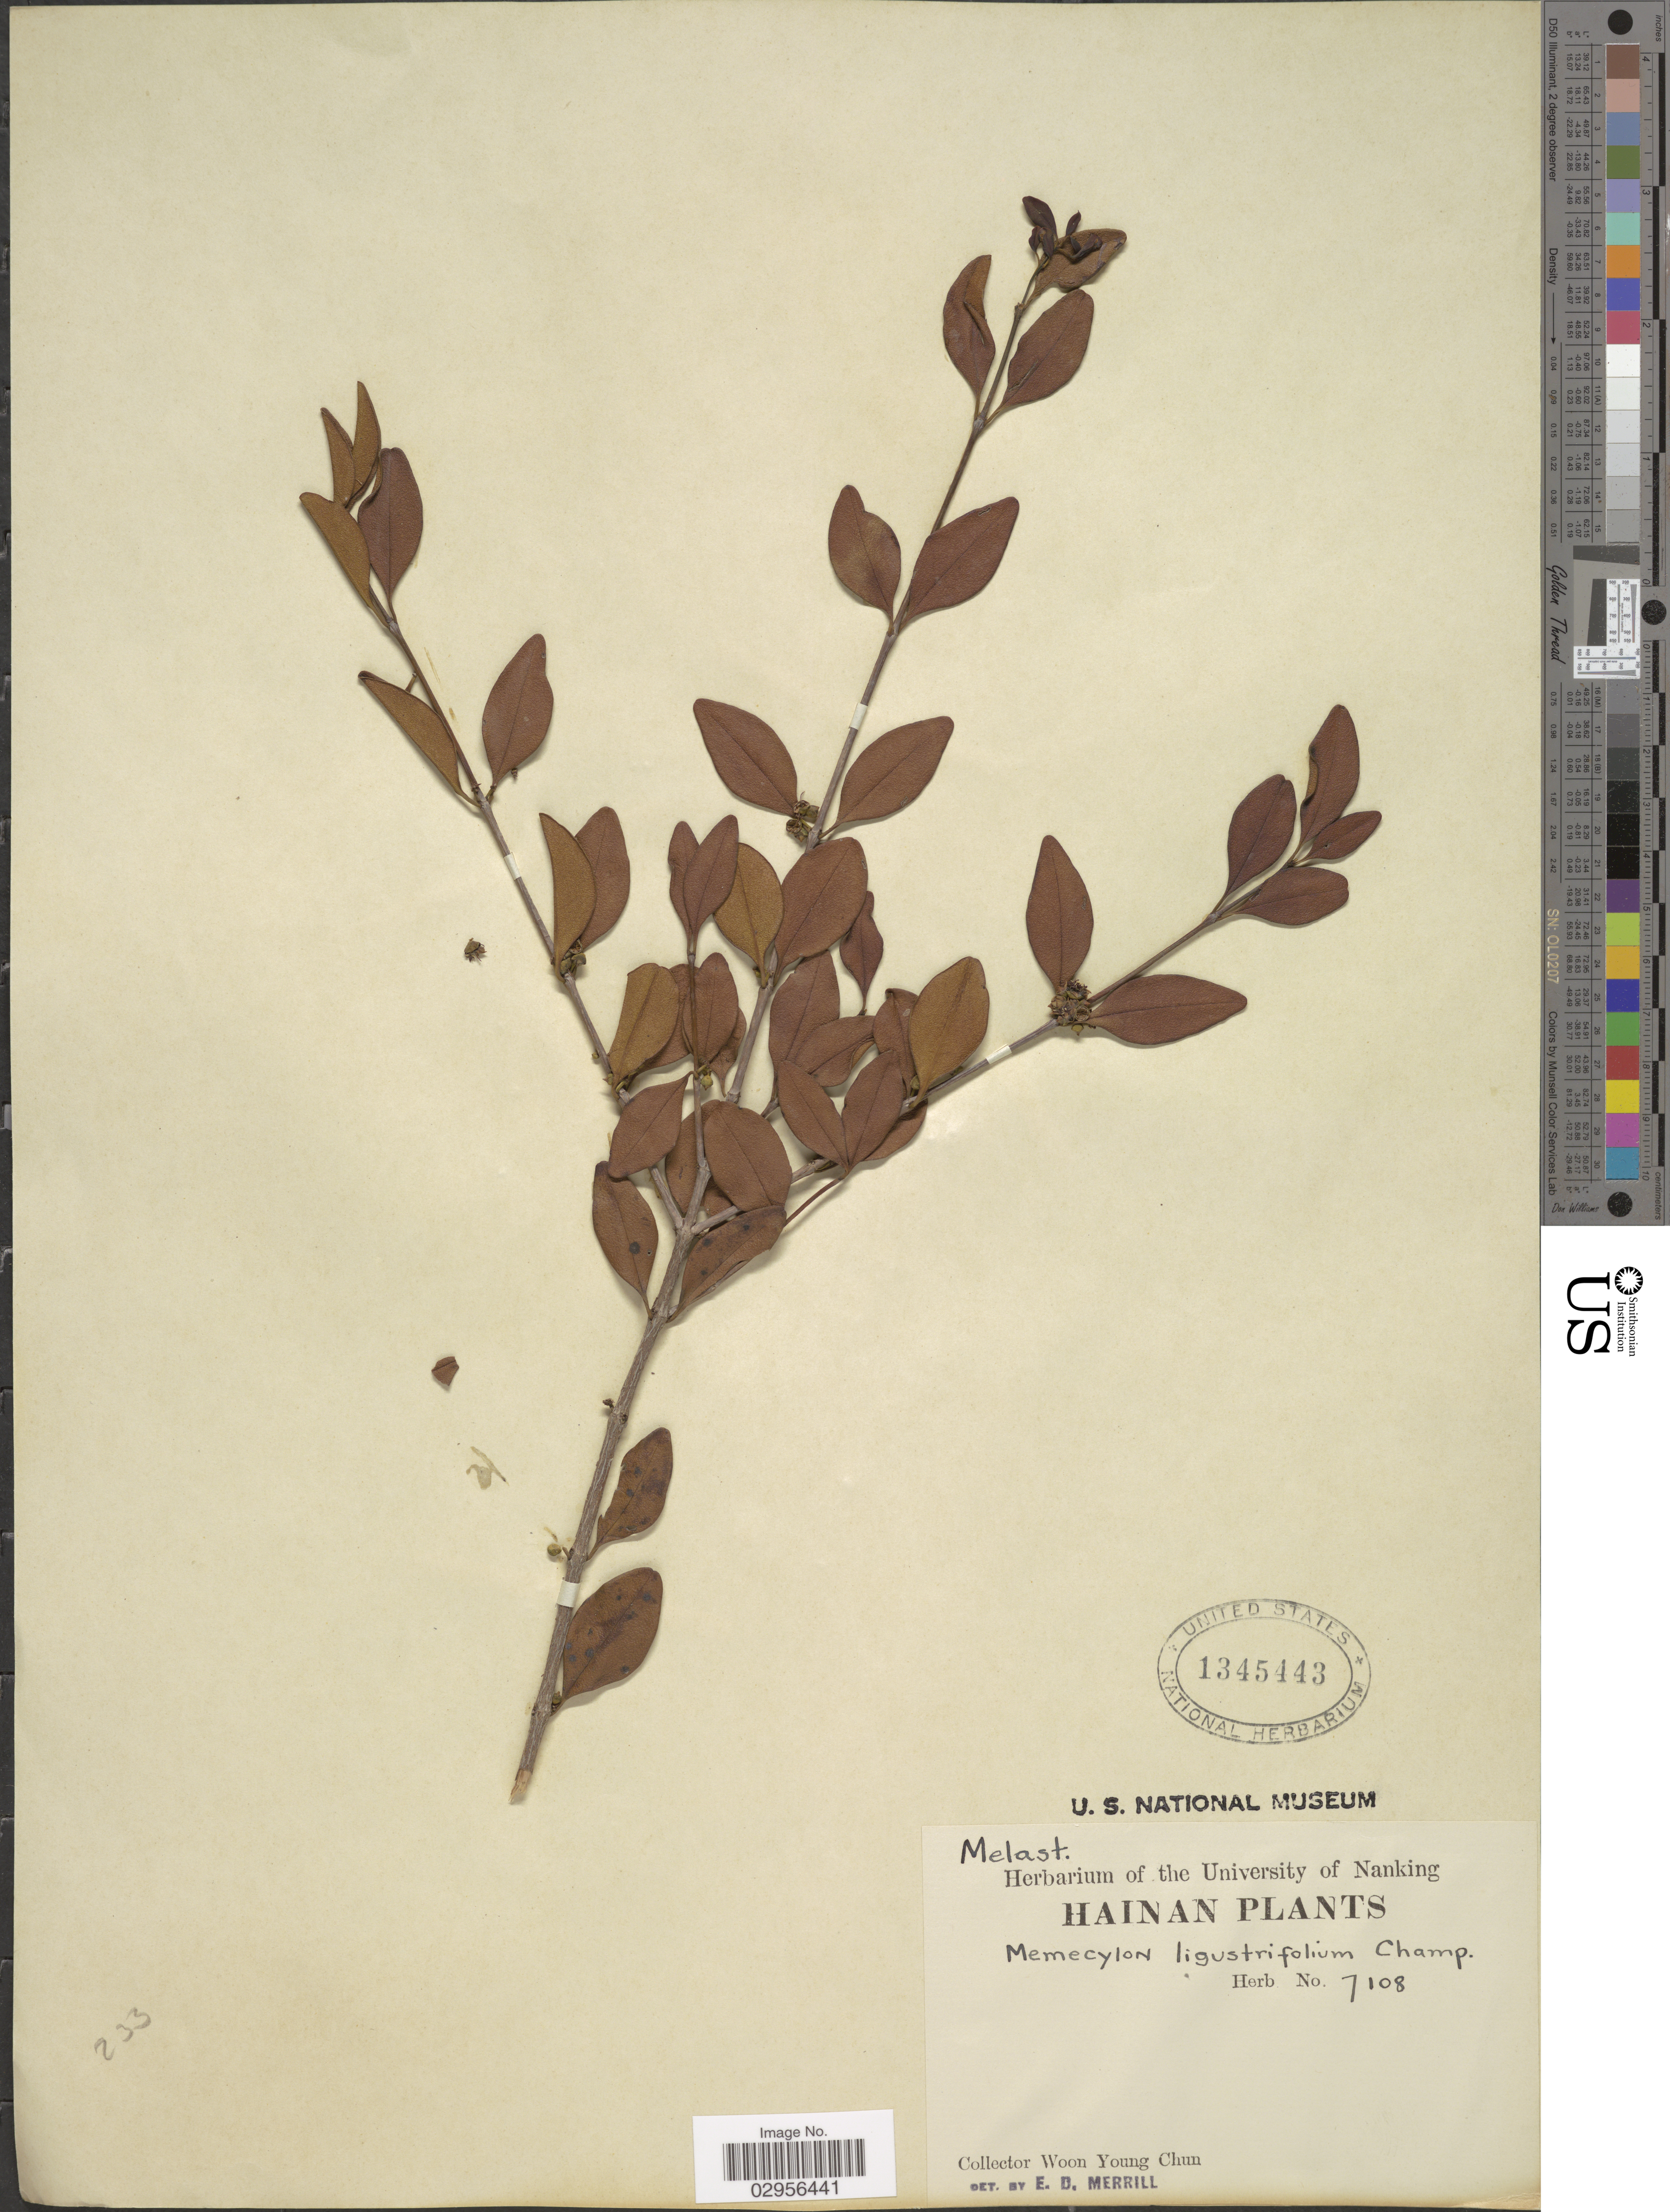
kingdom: Plantae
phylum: Tracheophyta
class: Magnoliopsida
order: Myrtales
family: Melastomataceae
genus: Memecylon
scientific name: Memecylon ligustrifolium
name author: Champ. ex Benth.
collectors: W. Y. Chun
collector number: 7108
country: China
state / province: Hainan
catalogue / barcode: US 1345443